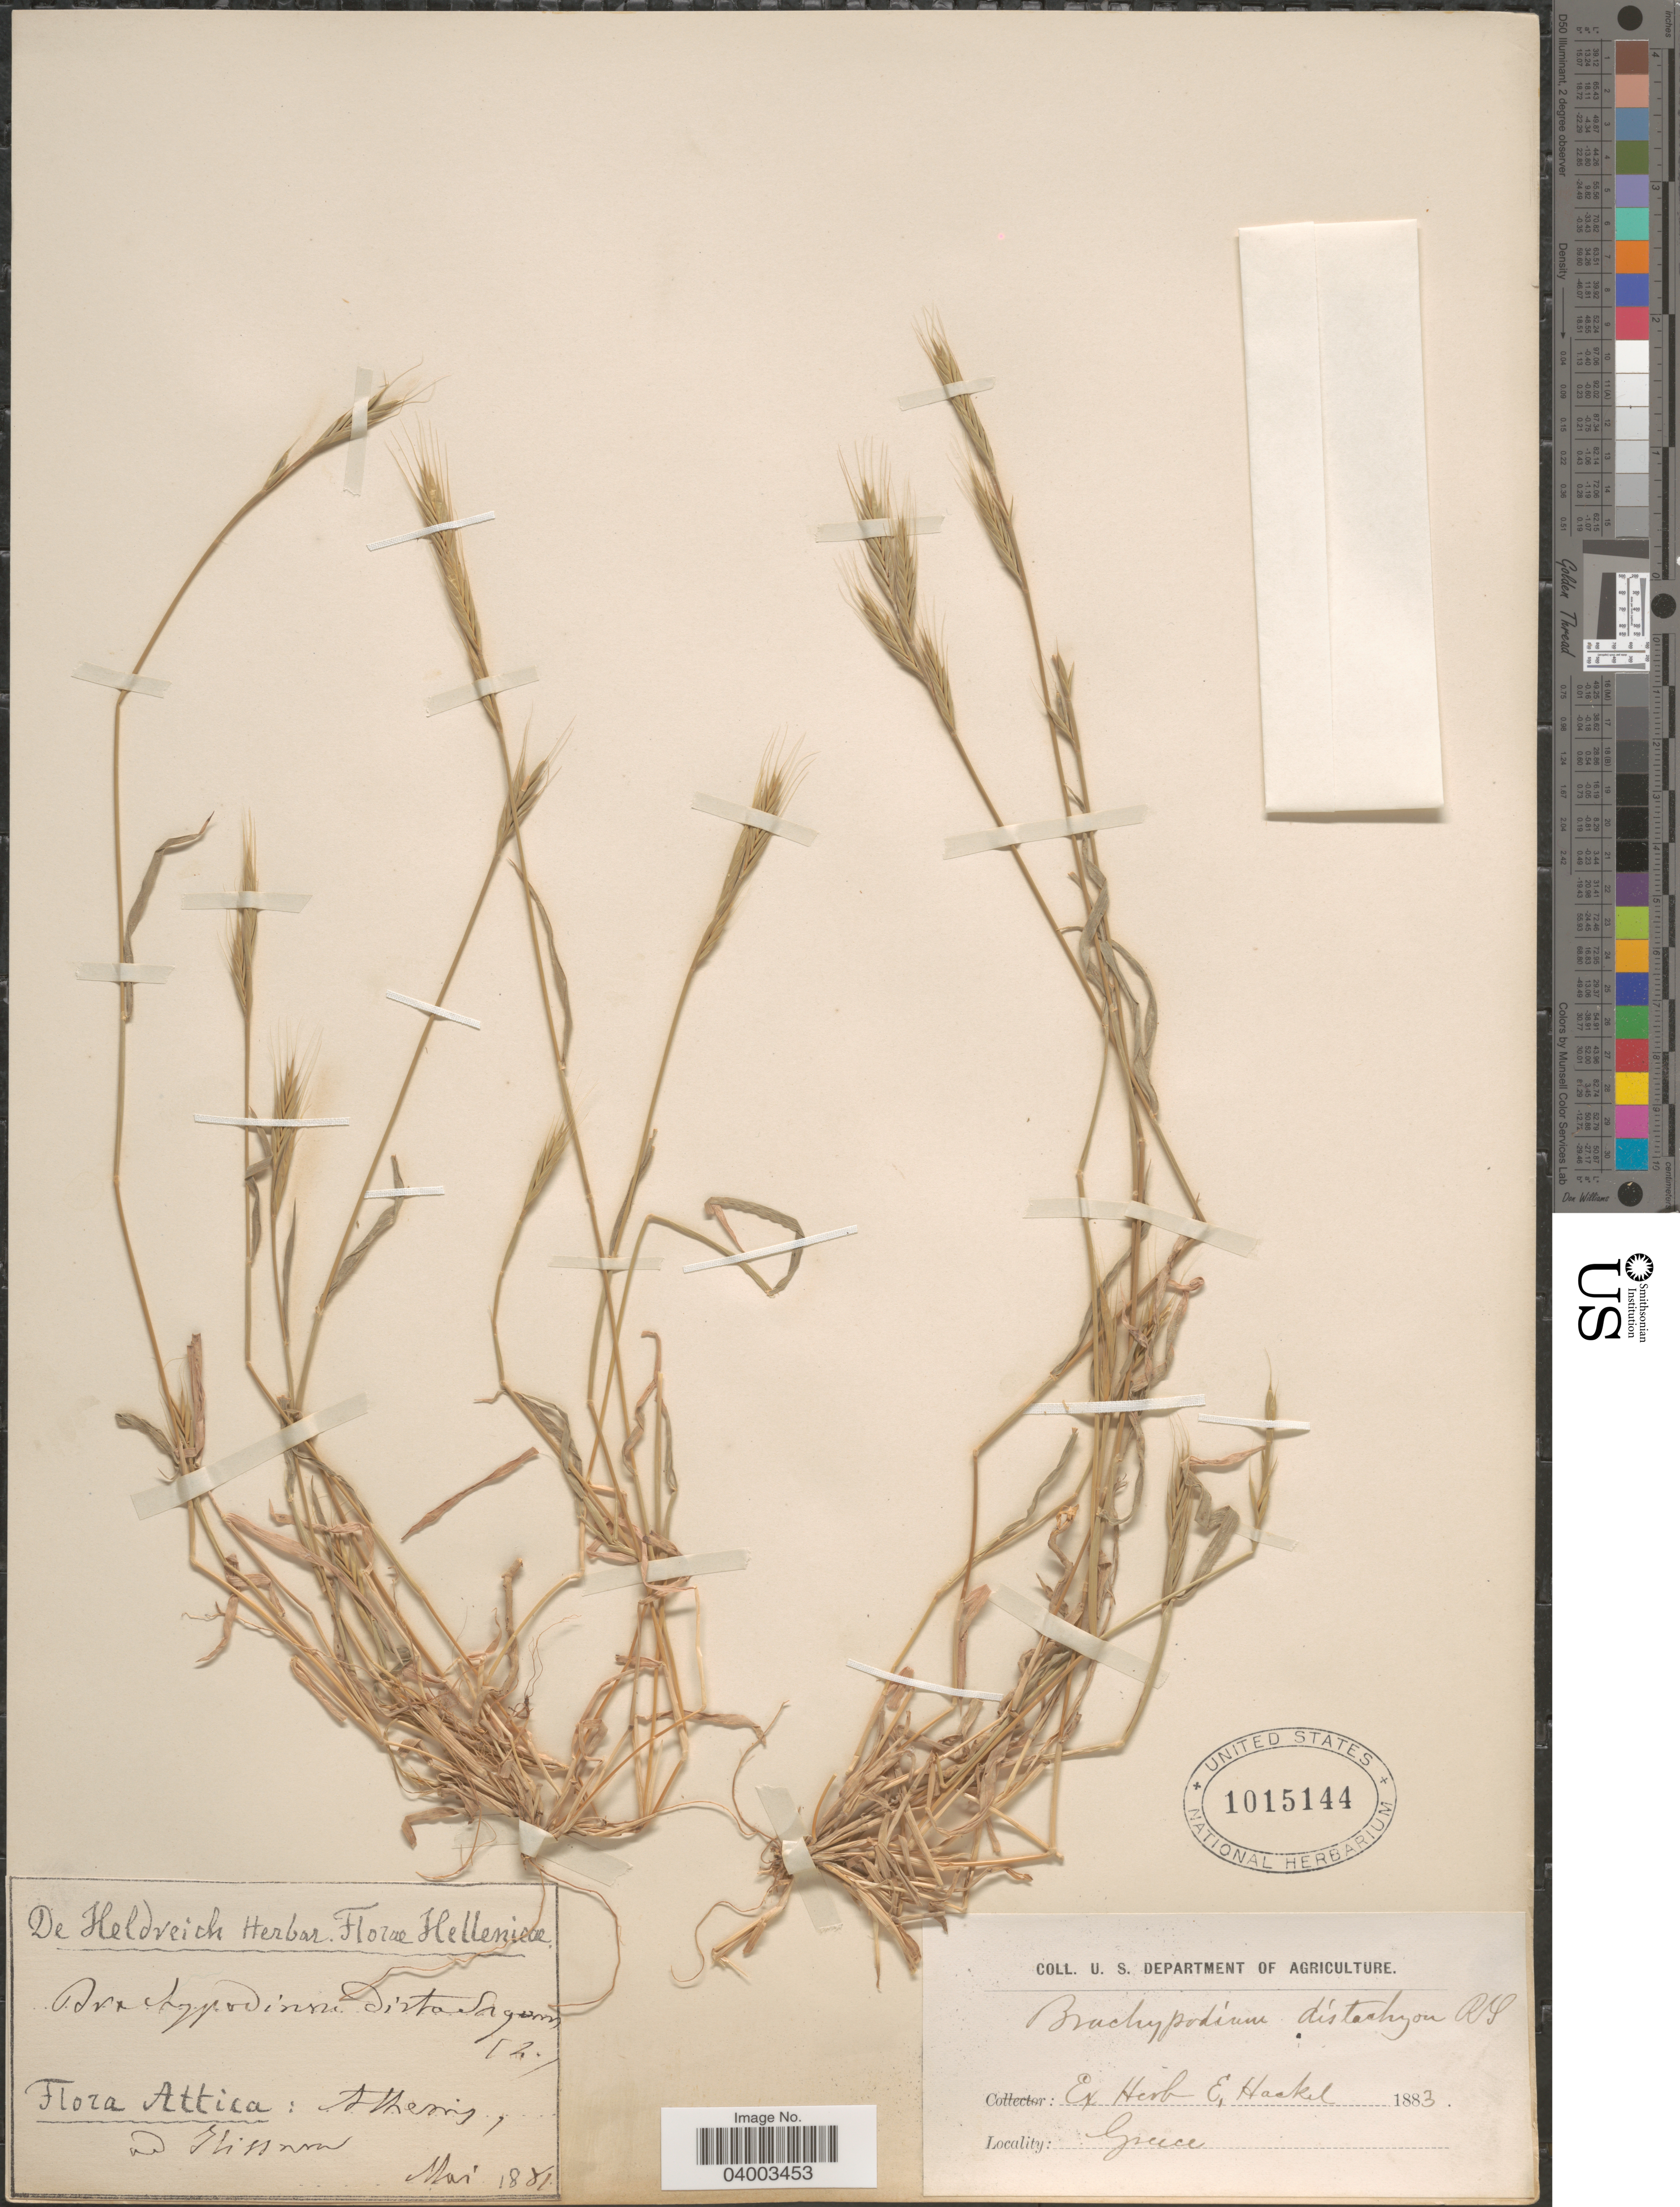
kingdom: Plantae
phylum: Tracheophyta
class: Liliopsida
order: Poales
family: Poaceae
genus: Brachypodium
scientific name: Brachypodium distachyon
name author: (L.) P. Beauv.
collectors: ex herb. De Heldreich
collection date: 1881-05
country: Greece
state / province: Attica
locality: Athens, ad Hissman.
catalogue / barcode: US 1015144